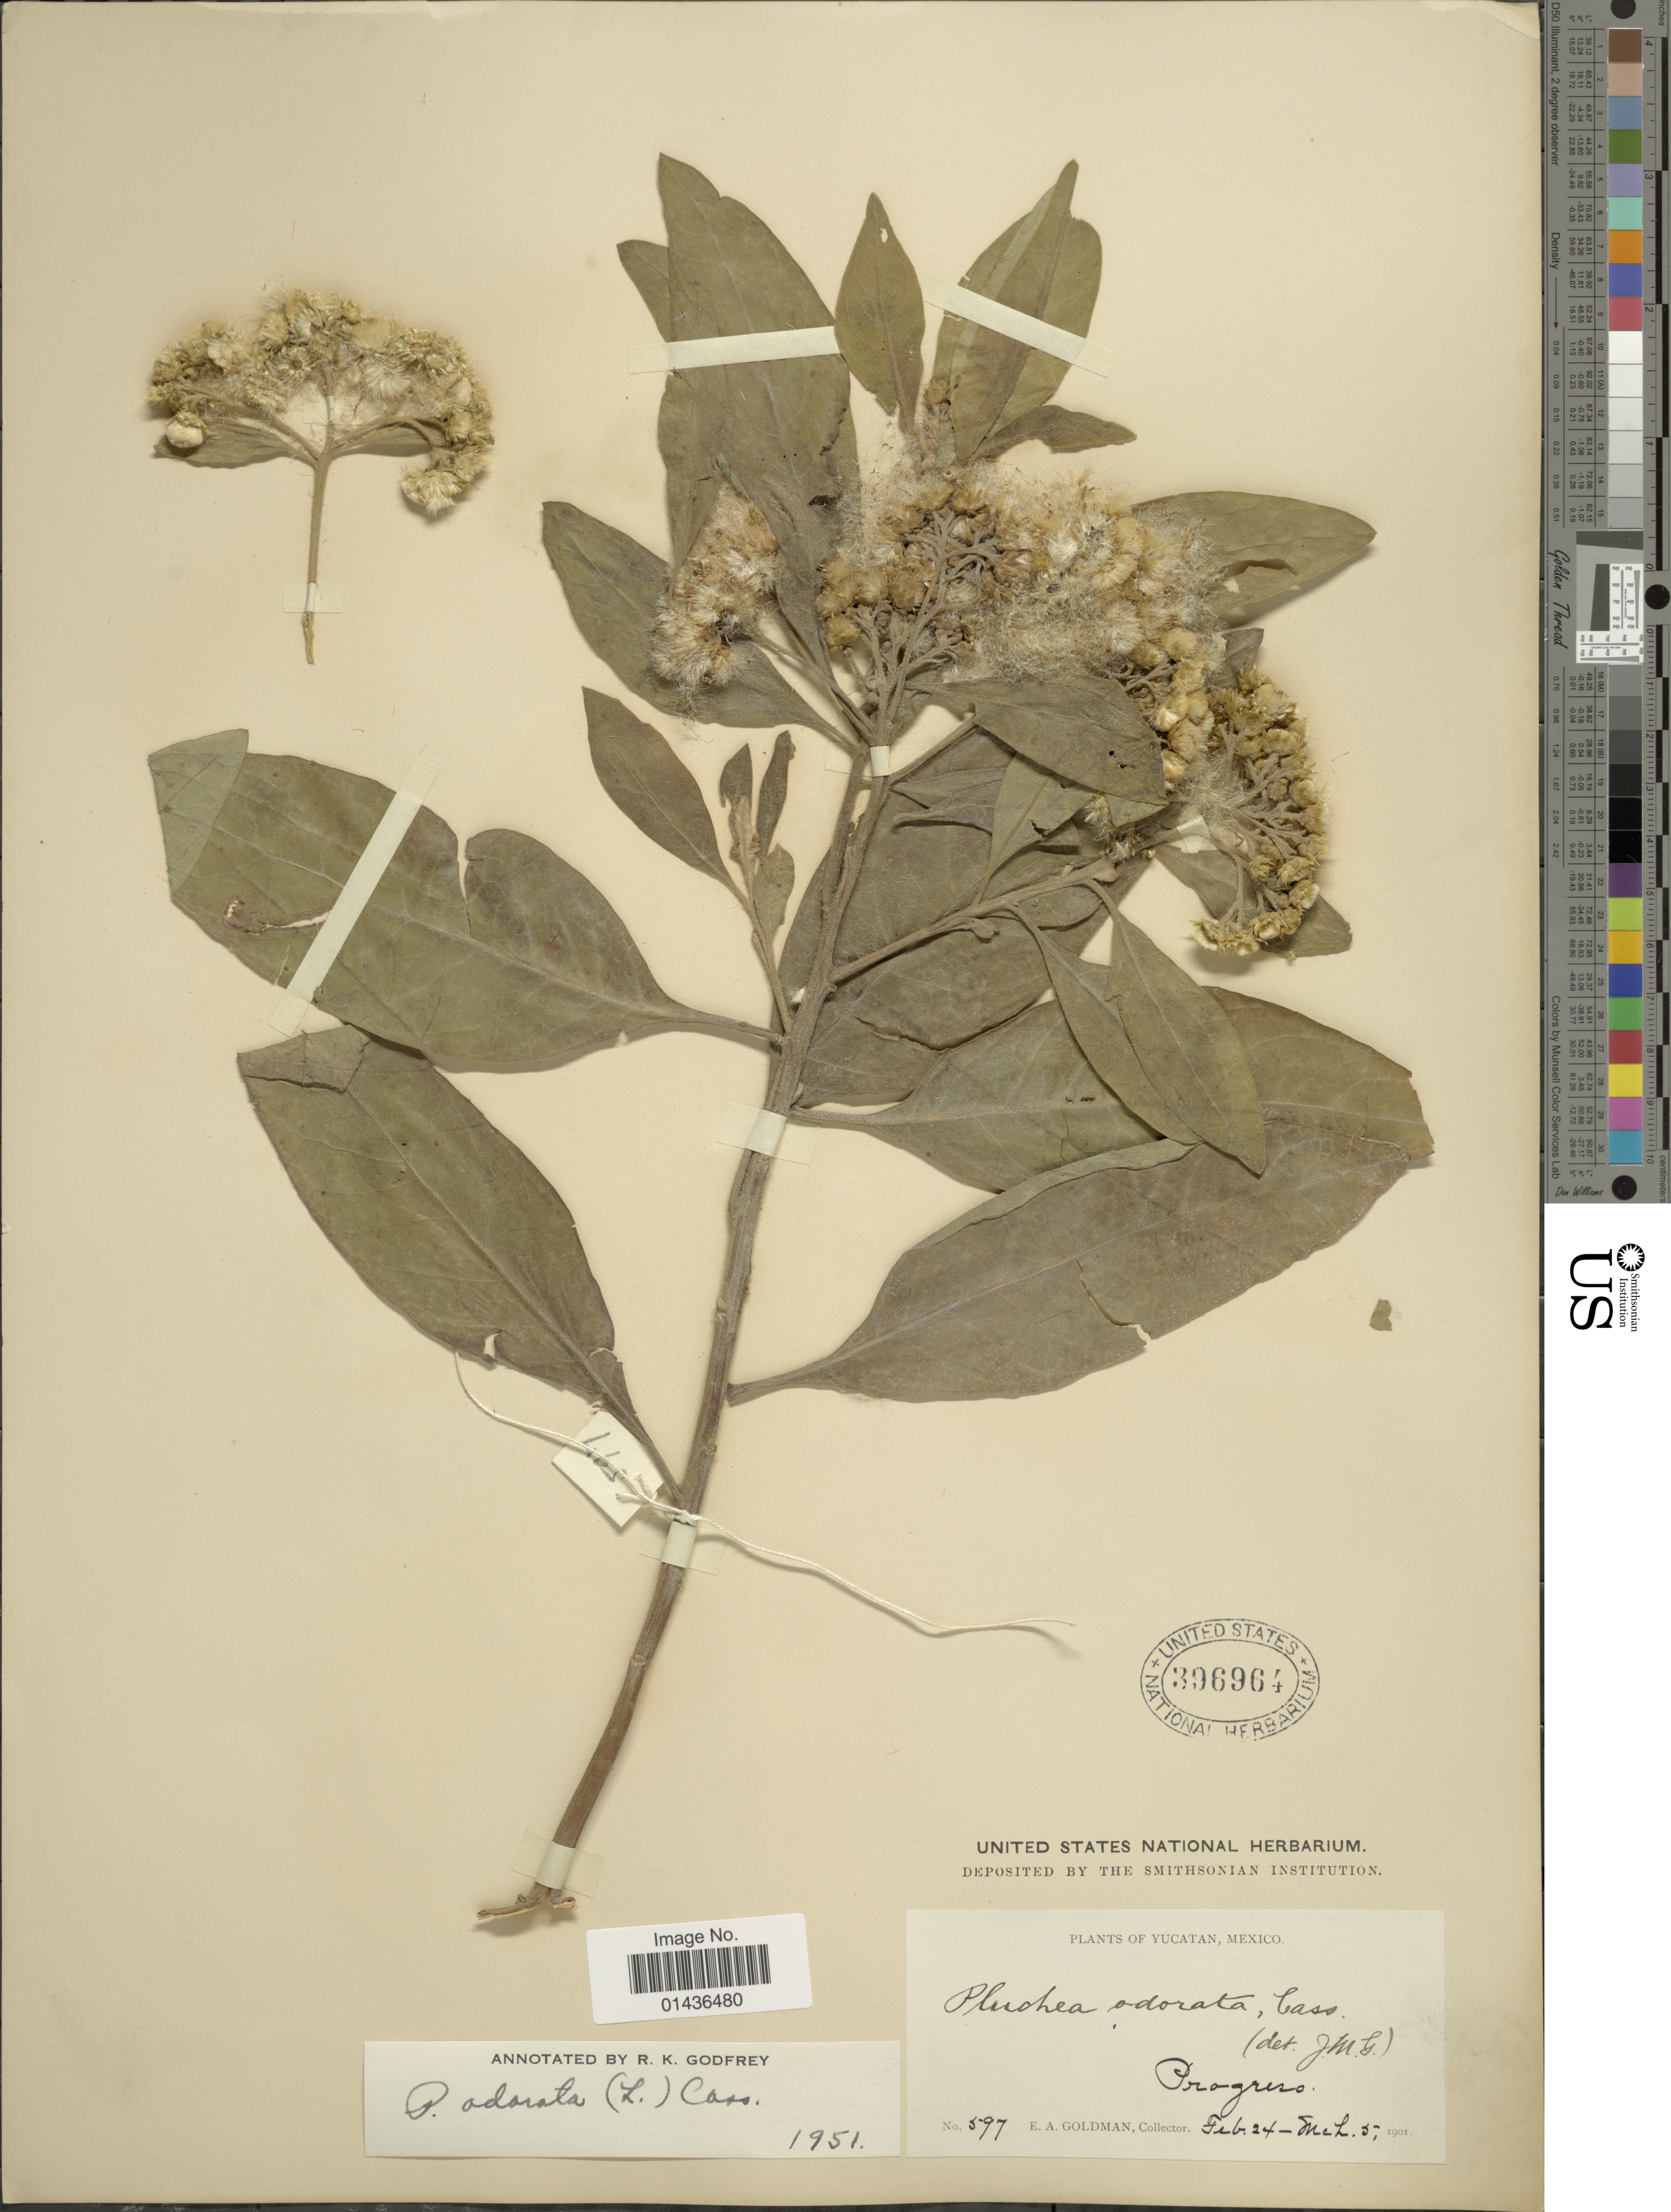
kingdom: Plantae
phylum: Tracheophyta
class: Magnoliopsida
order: Asterales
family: Asteraceae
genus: Pluchea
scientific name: Pluchea carolinensis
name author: (Jacq.) D. Don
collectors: E. A. Goldman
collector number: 597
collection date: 1901-02-24/1901-03-05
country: Mexico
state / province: Yucatán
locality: Progreso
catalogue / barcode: US 396964